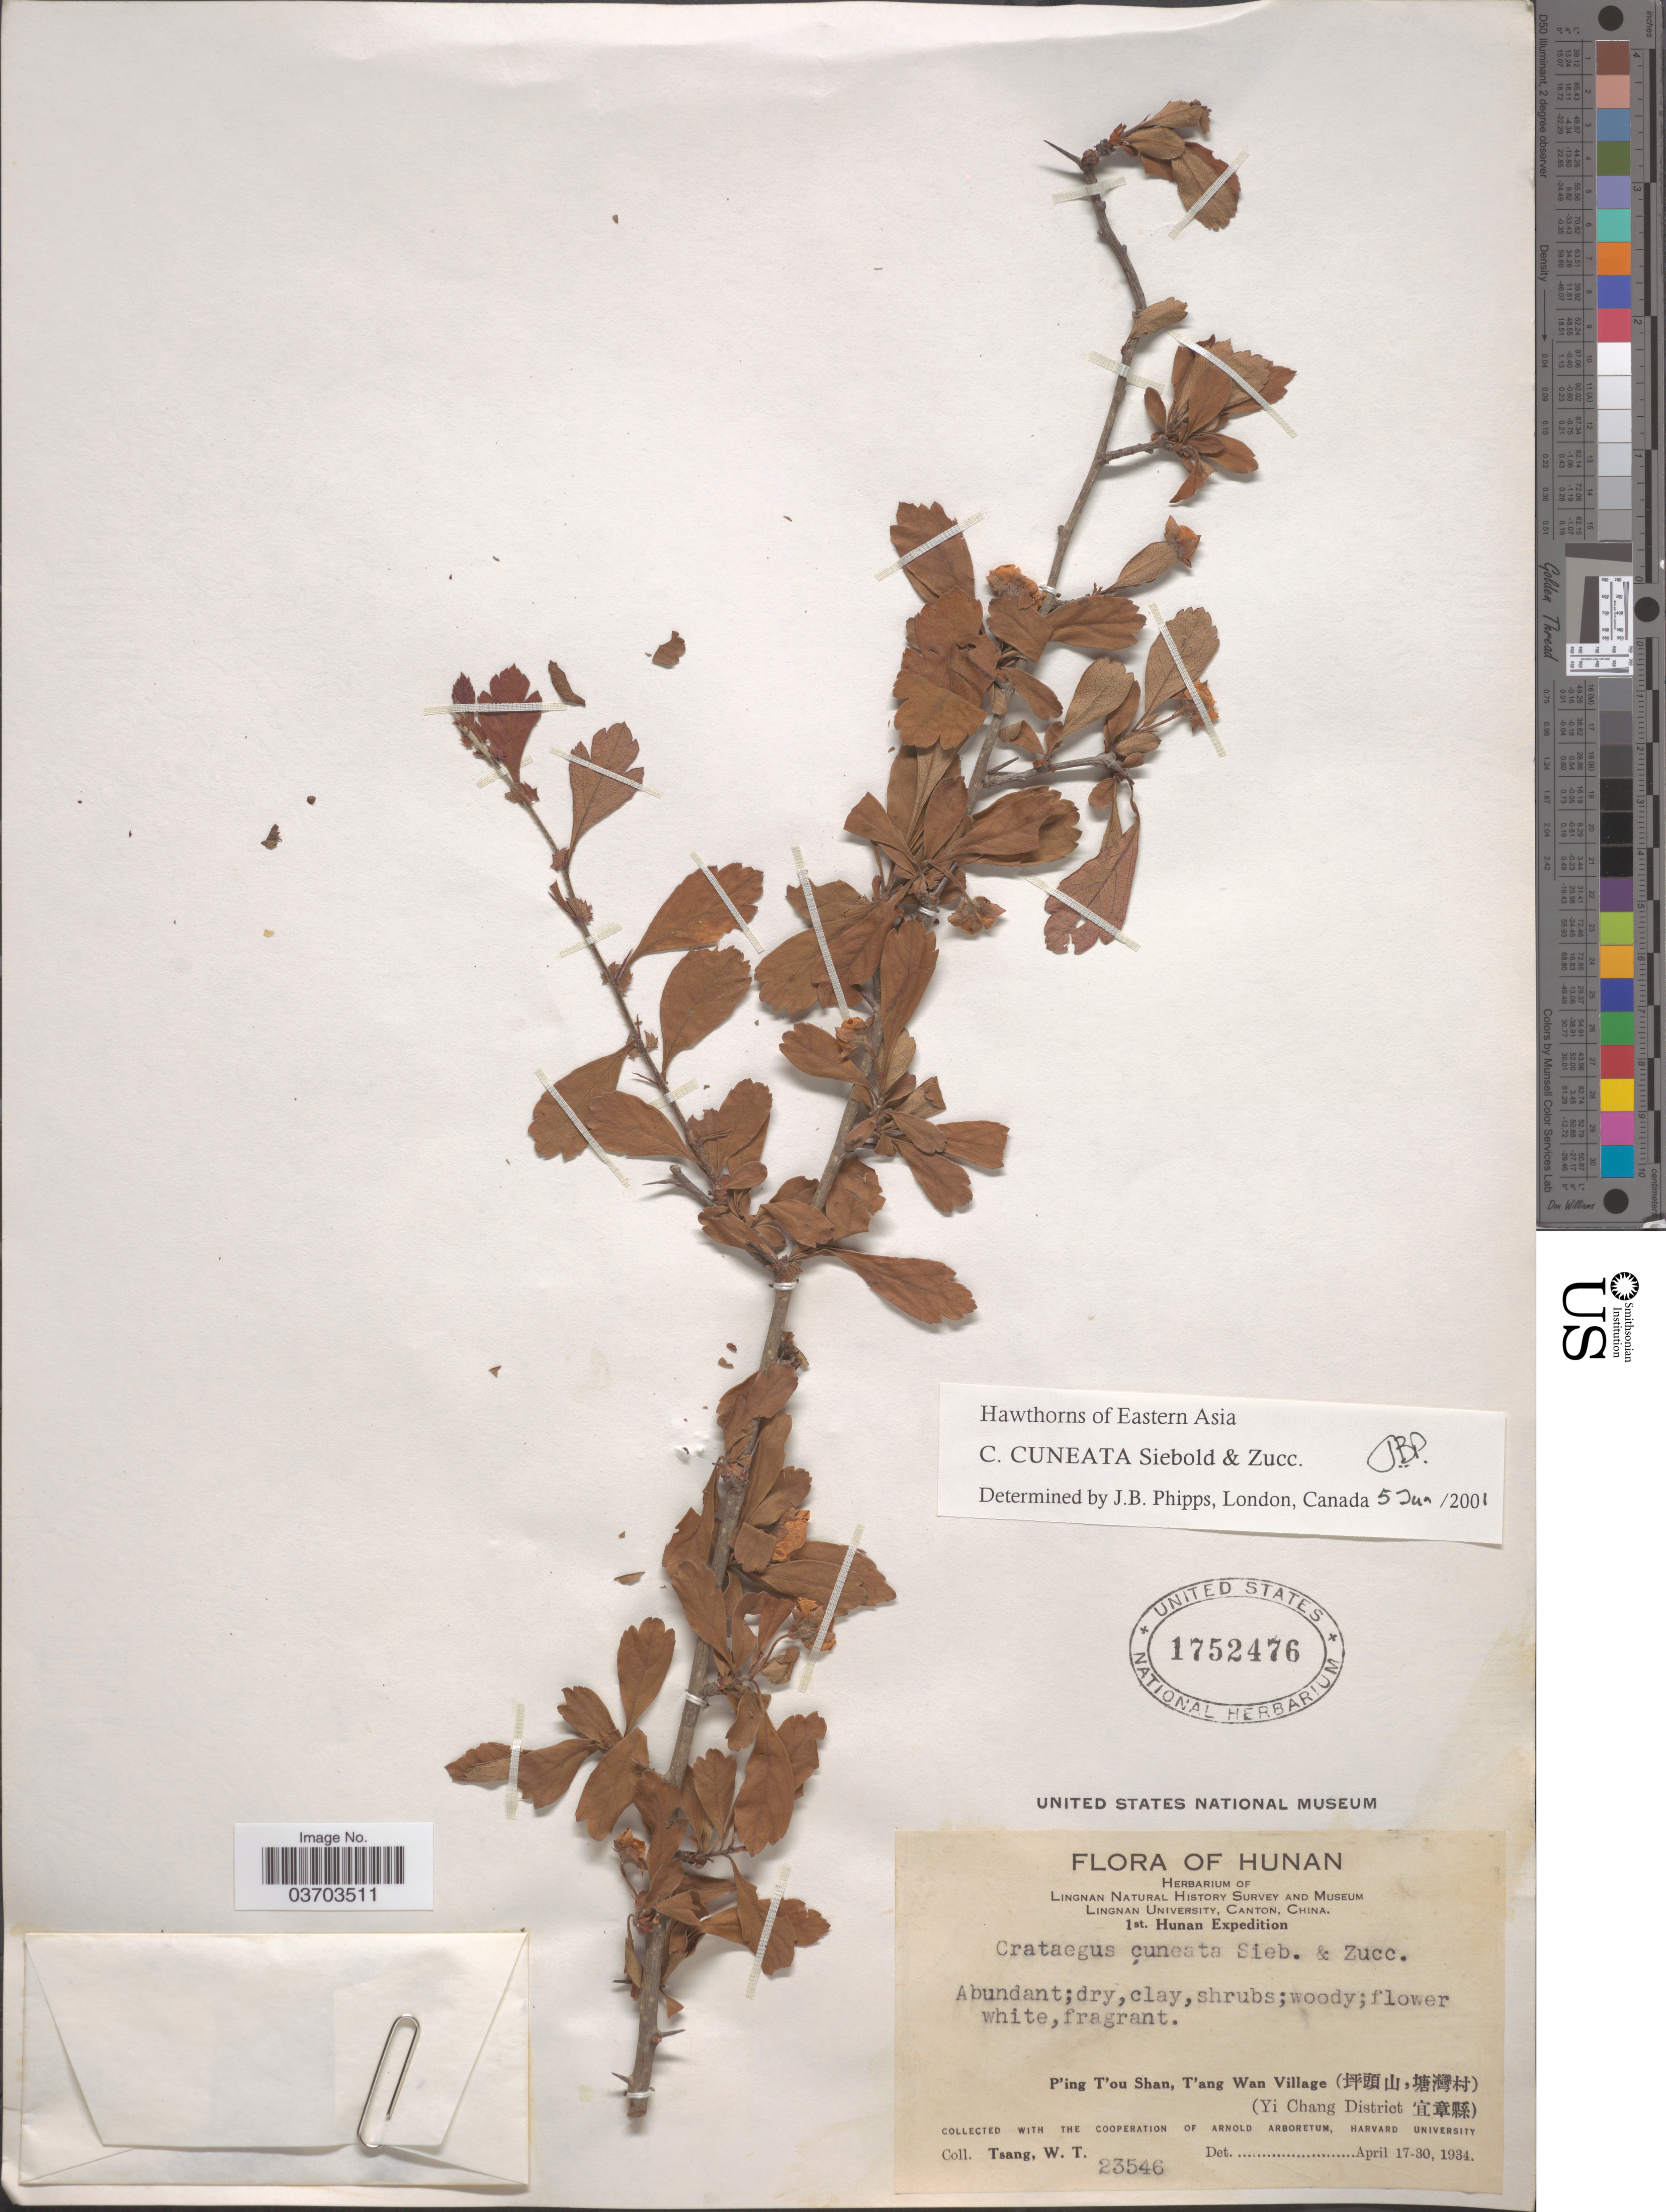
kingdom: Plantae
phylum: Tracheophyta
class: Magnoliopsida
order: Rosales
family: Rosaceae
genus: Crataegus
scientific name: Crataegus cuneata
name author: Siebold & Zucc.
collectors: W. T. Tsang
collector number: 23546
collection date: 1934-04-17/1934-04-30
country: China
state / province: Hunan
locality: P'ing T'ou Shan, T'ang Wan Village (X). (Yi Chang District X).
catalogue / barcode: US 1752476